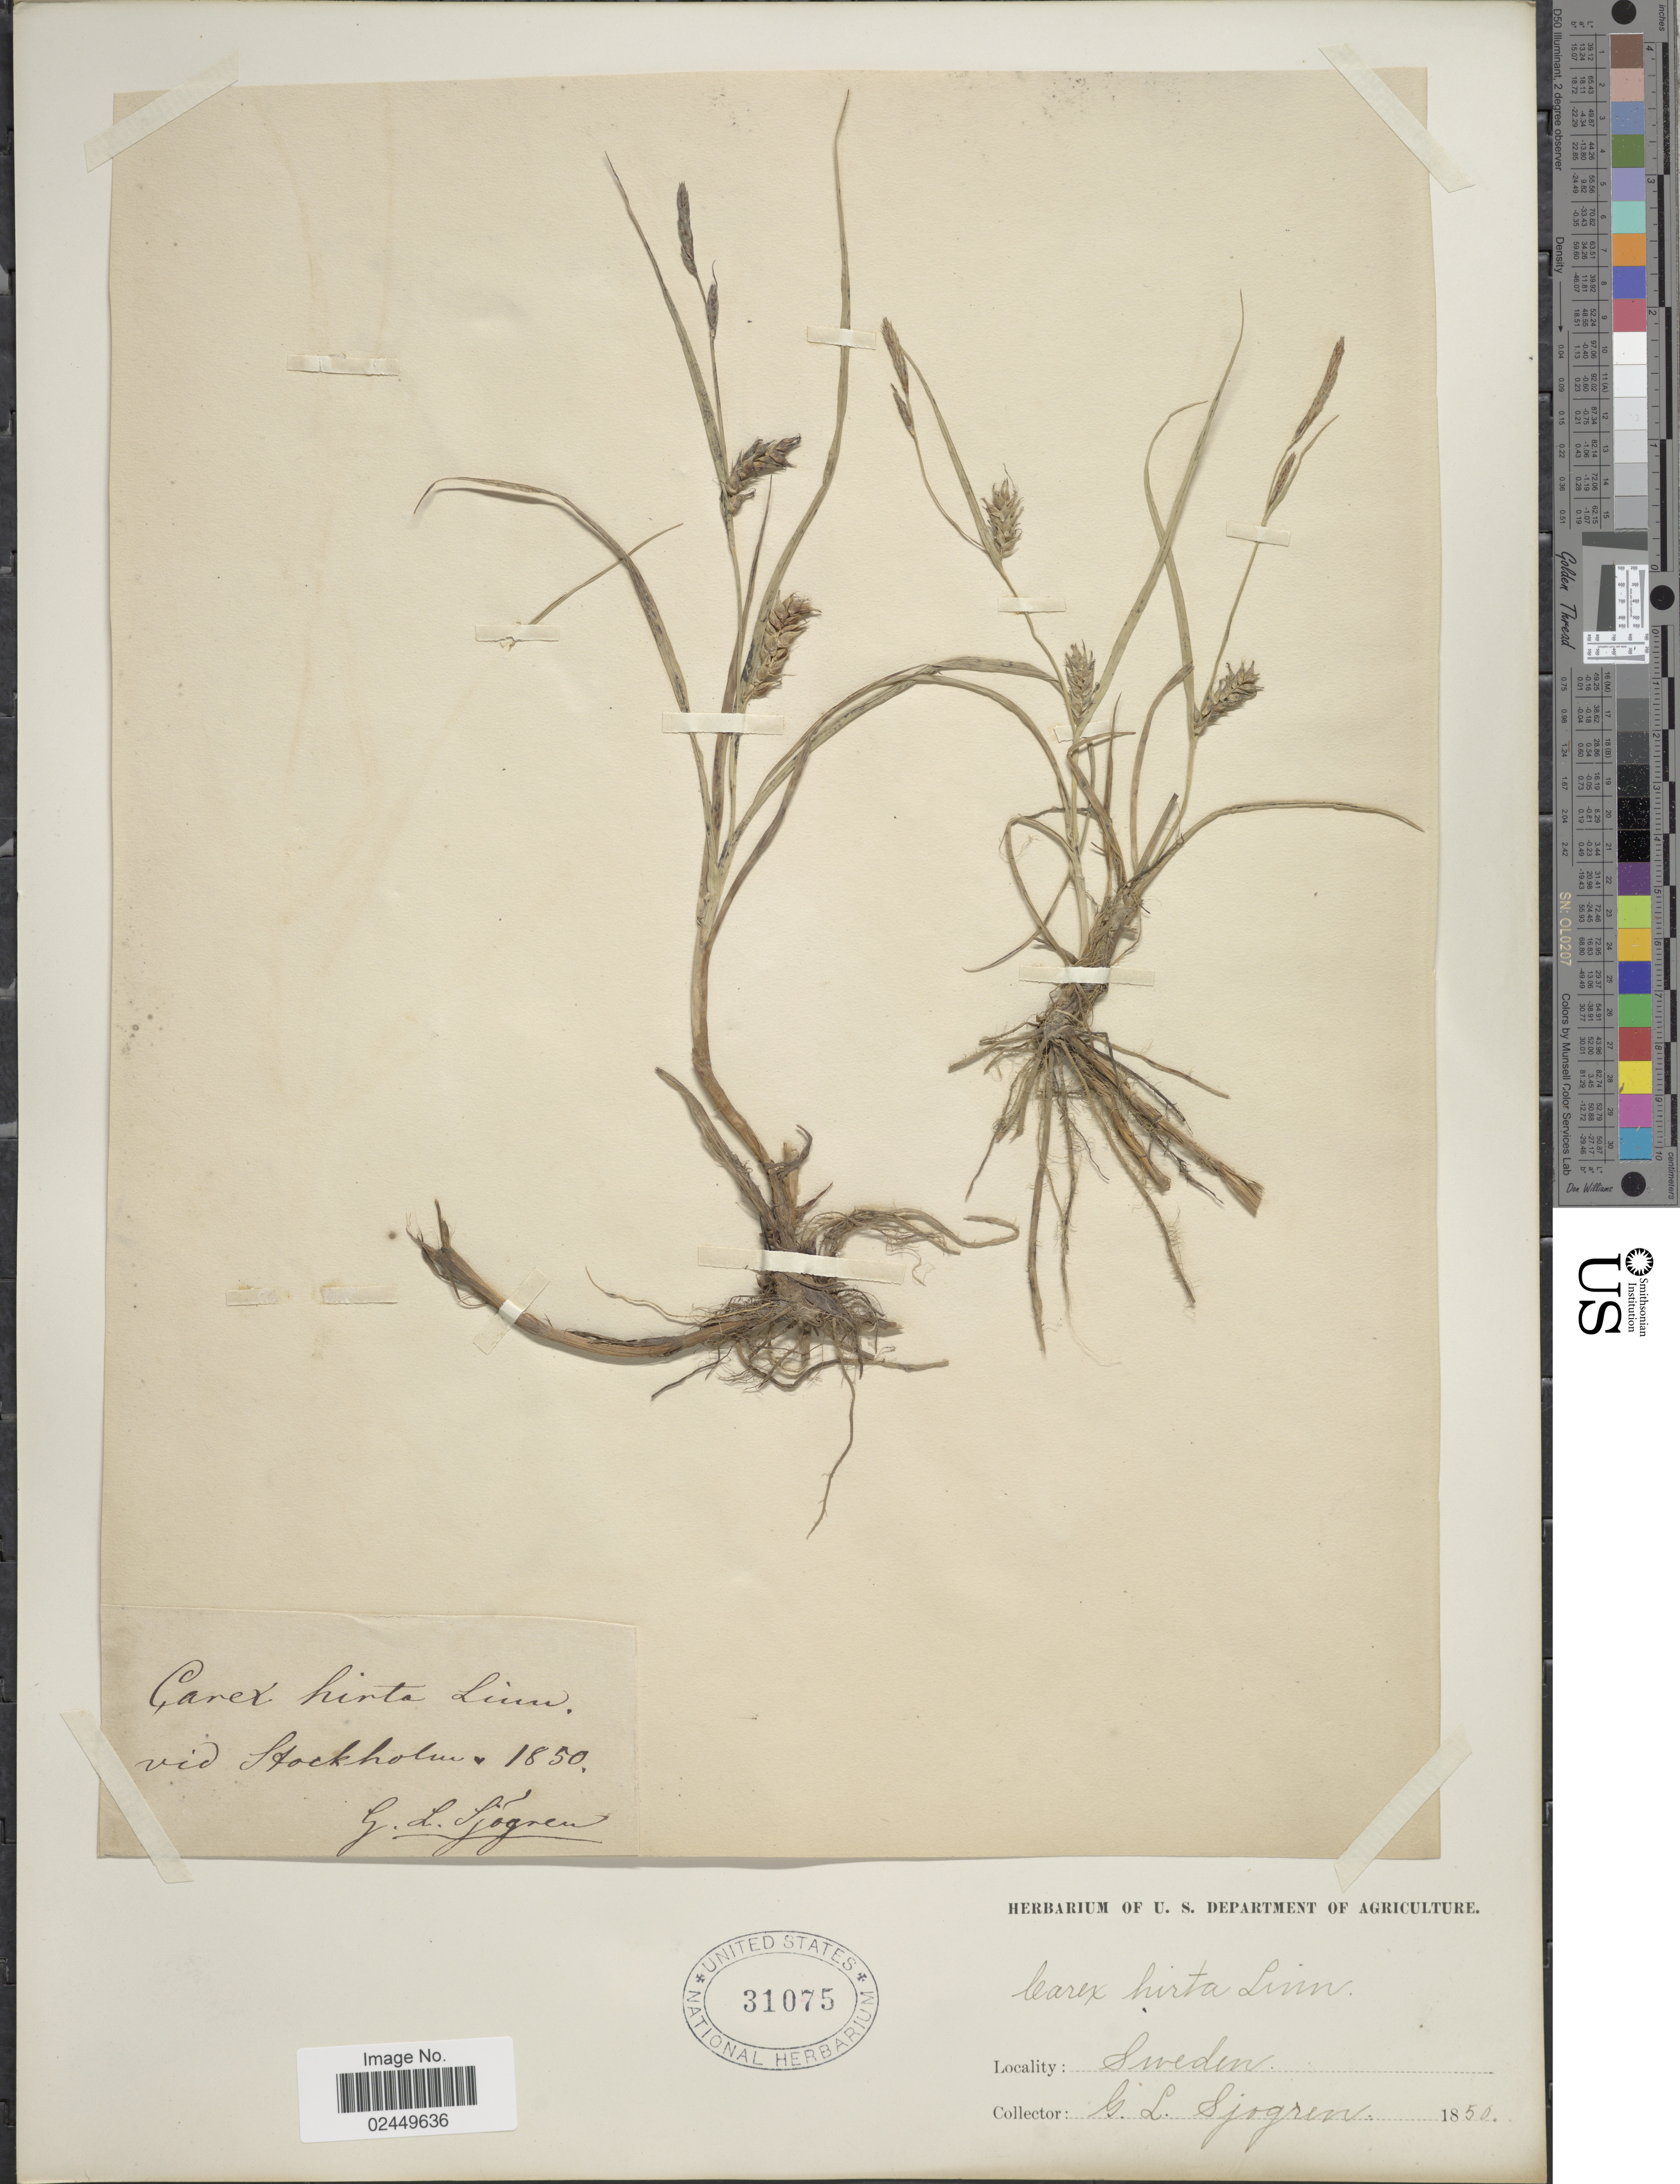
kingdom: Plantae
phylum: Tracheophyta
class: Liliopsida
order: Poales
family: Cyperaceae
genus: Carex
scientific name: Carex hirta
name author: L.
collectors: G. Sjögren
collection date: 1850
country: Sweden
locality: Sweden.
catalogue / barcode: US 31075